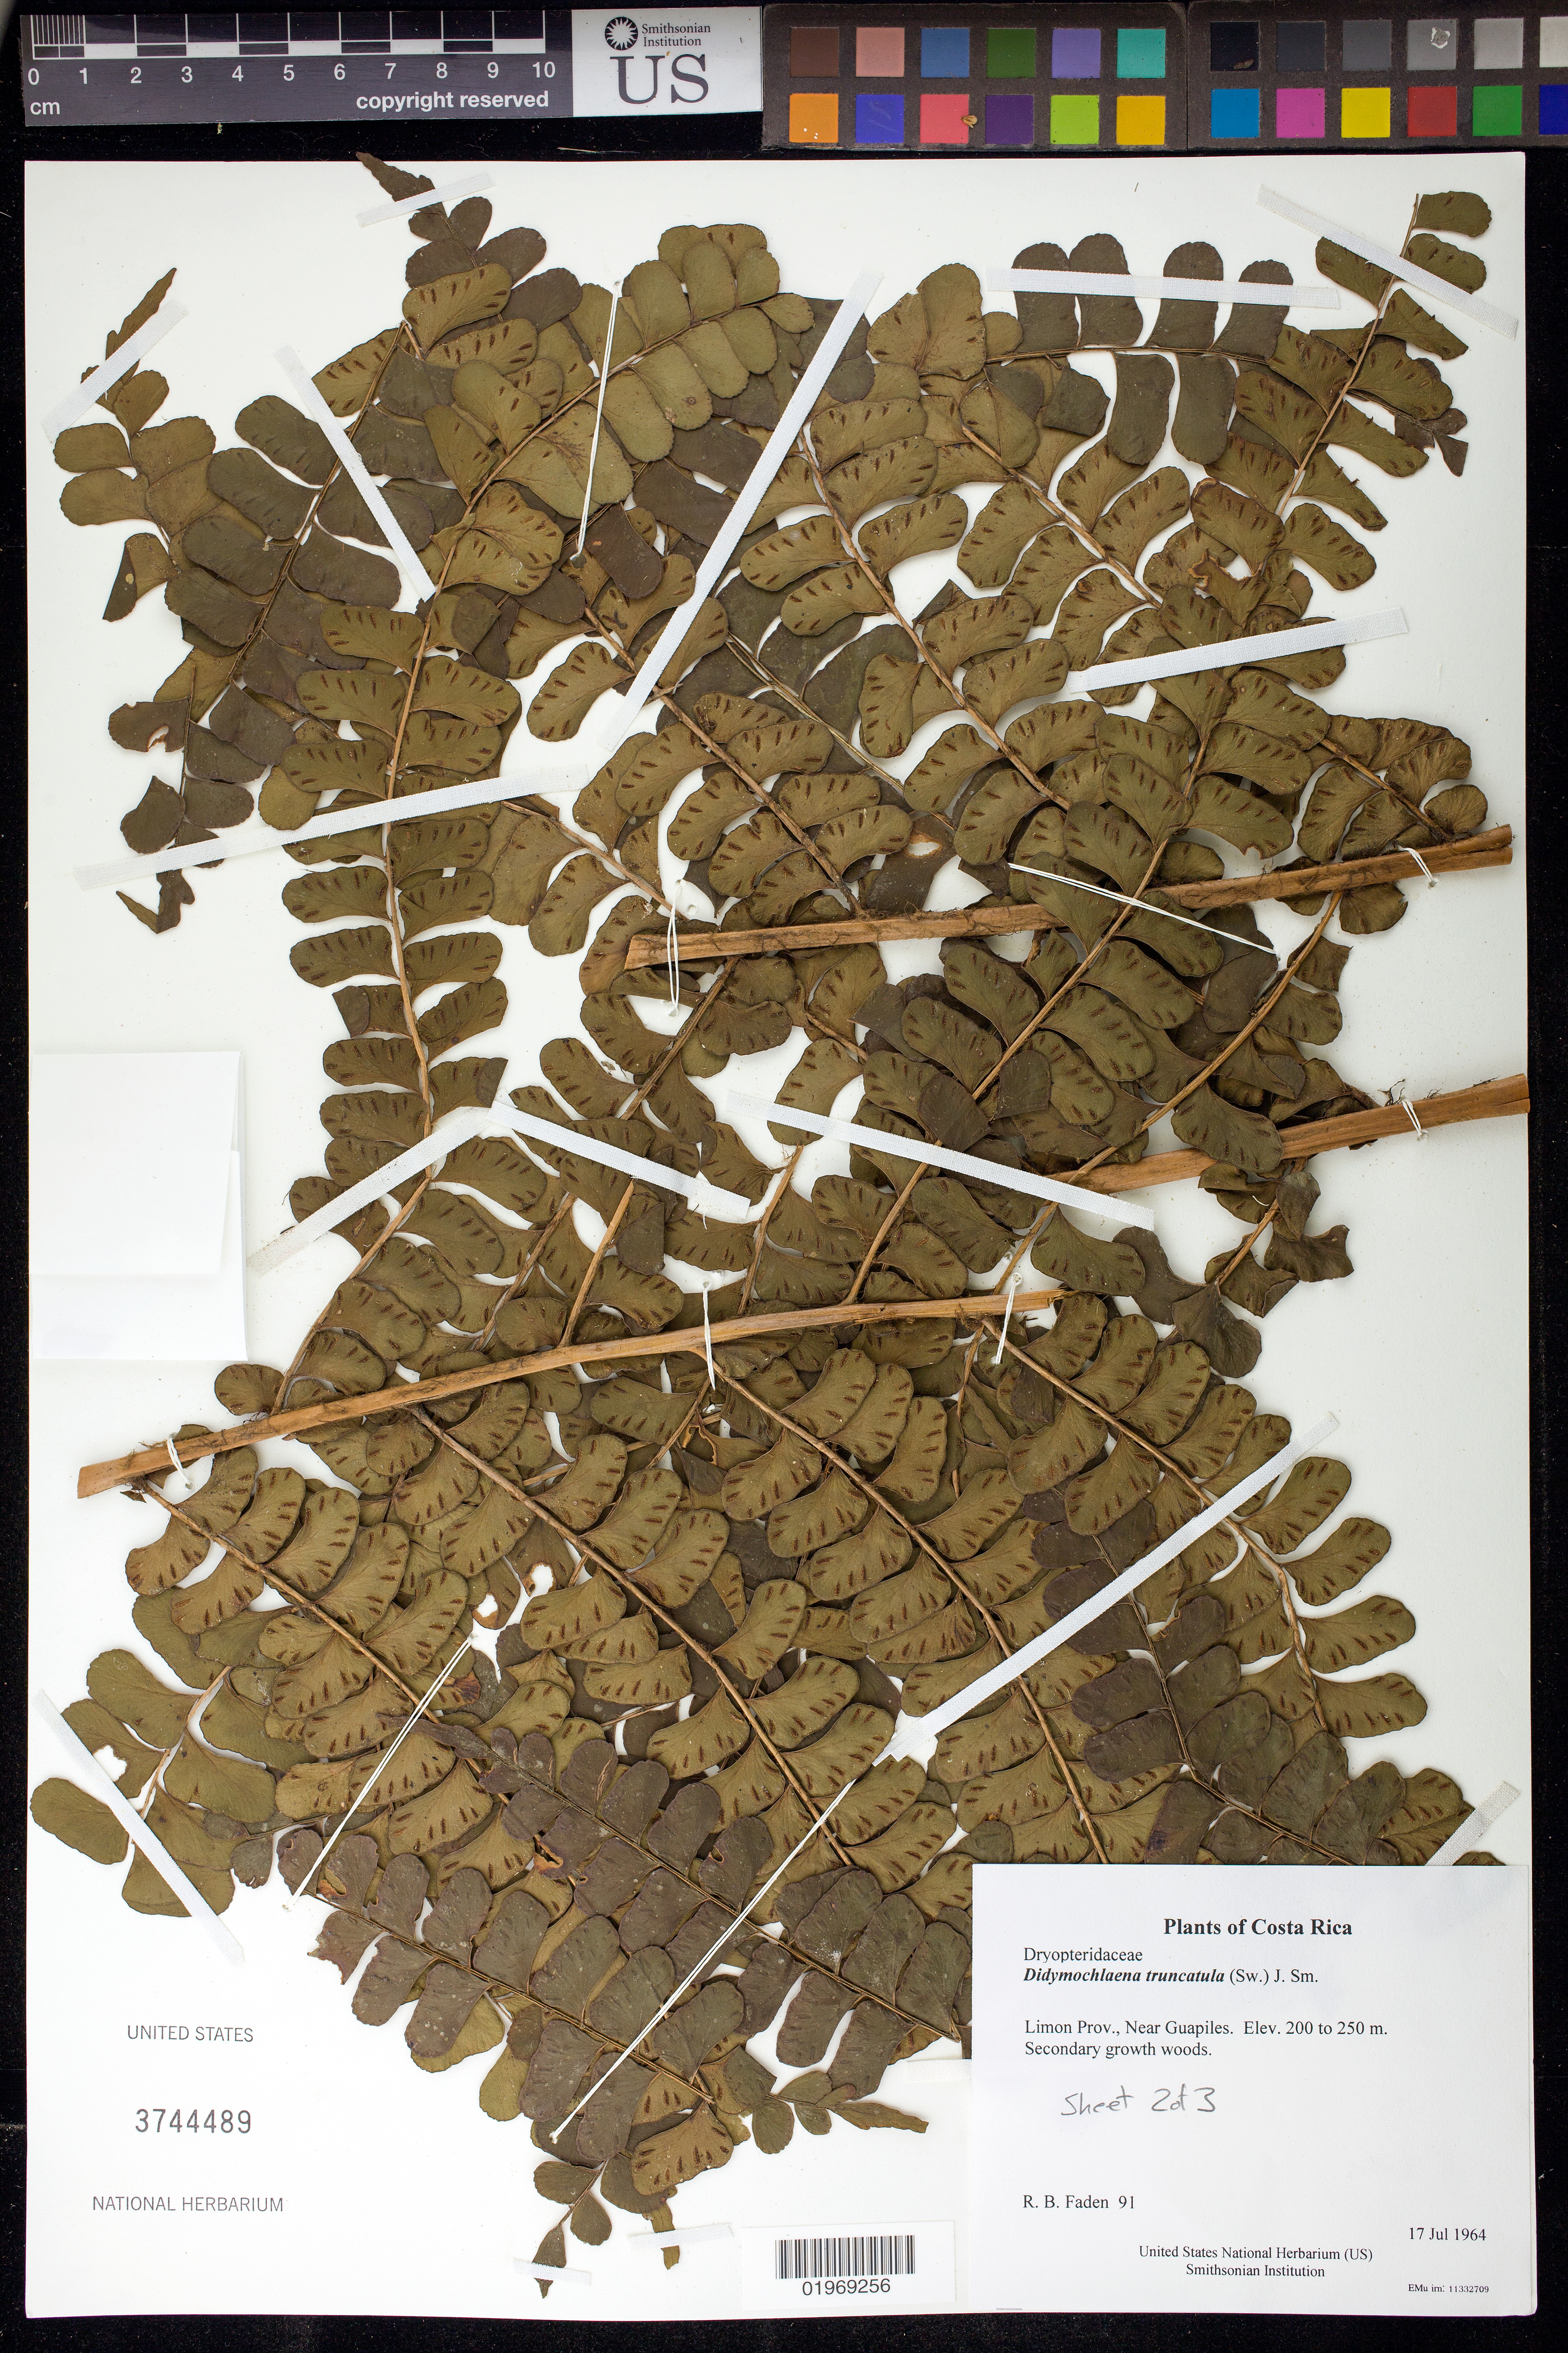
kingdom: Plantae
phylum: Tracheophyta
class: Polypodiopsida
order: Polypodiales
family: Didymochlaenaceae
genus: Didymochlaena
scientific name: Didymochlaena truncatula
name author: (Sw.) J. Sm.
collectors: R. B. Faden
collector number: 91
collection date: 1964-07-17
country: Costa Rica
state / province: Limon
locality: Near Guapiles.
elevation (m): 200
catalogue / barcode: US 3744489